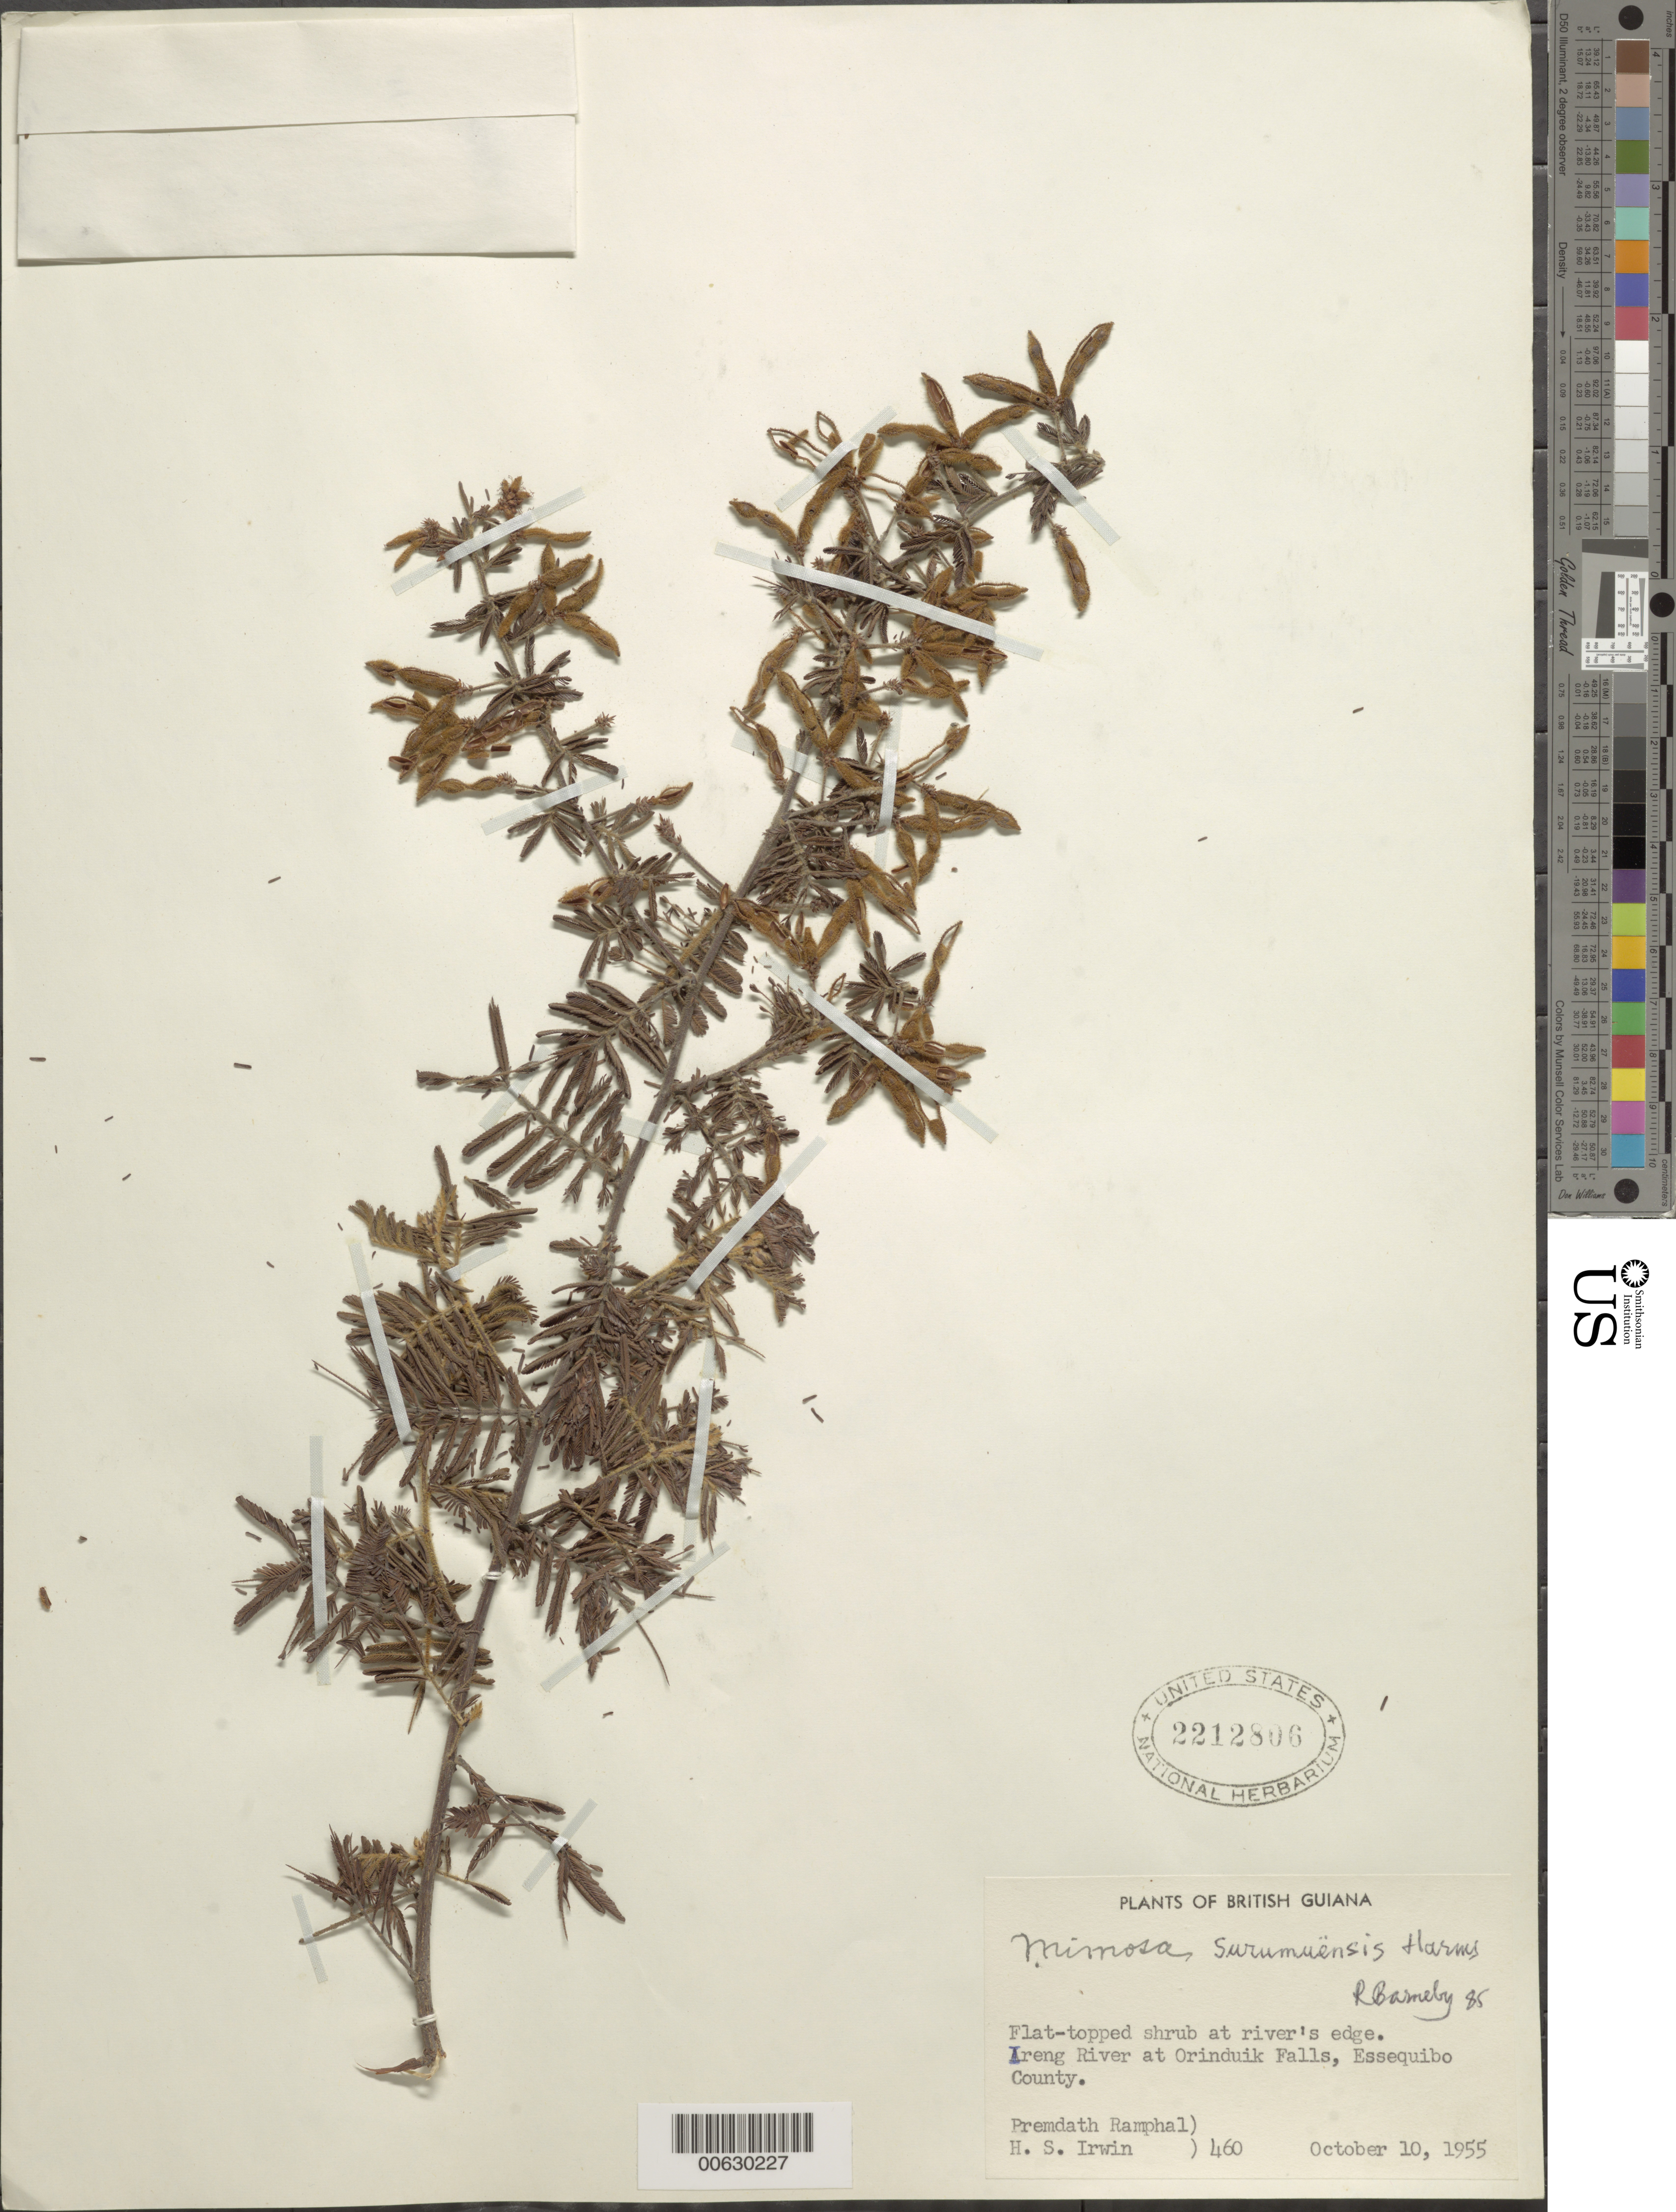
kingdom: Plantae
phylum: Tracheophyta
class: Magnoliopsida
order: Fabales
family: Fabaceae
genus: Mimosa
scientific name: Mimosa surumuensis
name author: Harms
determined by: Barneby, Rupert C., (NY)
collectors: H. Irwin & P. Ramphal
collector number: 460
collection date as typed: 10-Oct-55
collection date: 1955-10-10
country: Guyana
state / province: Potaro-Siparuni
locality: Ireng R., Orinduik Falls, Essequibo County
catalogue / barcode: US 2212806